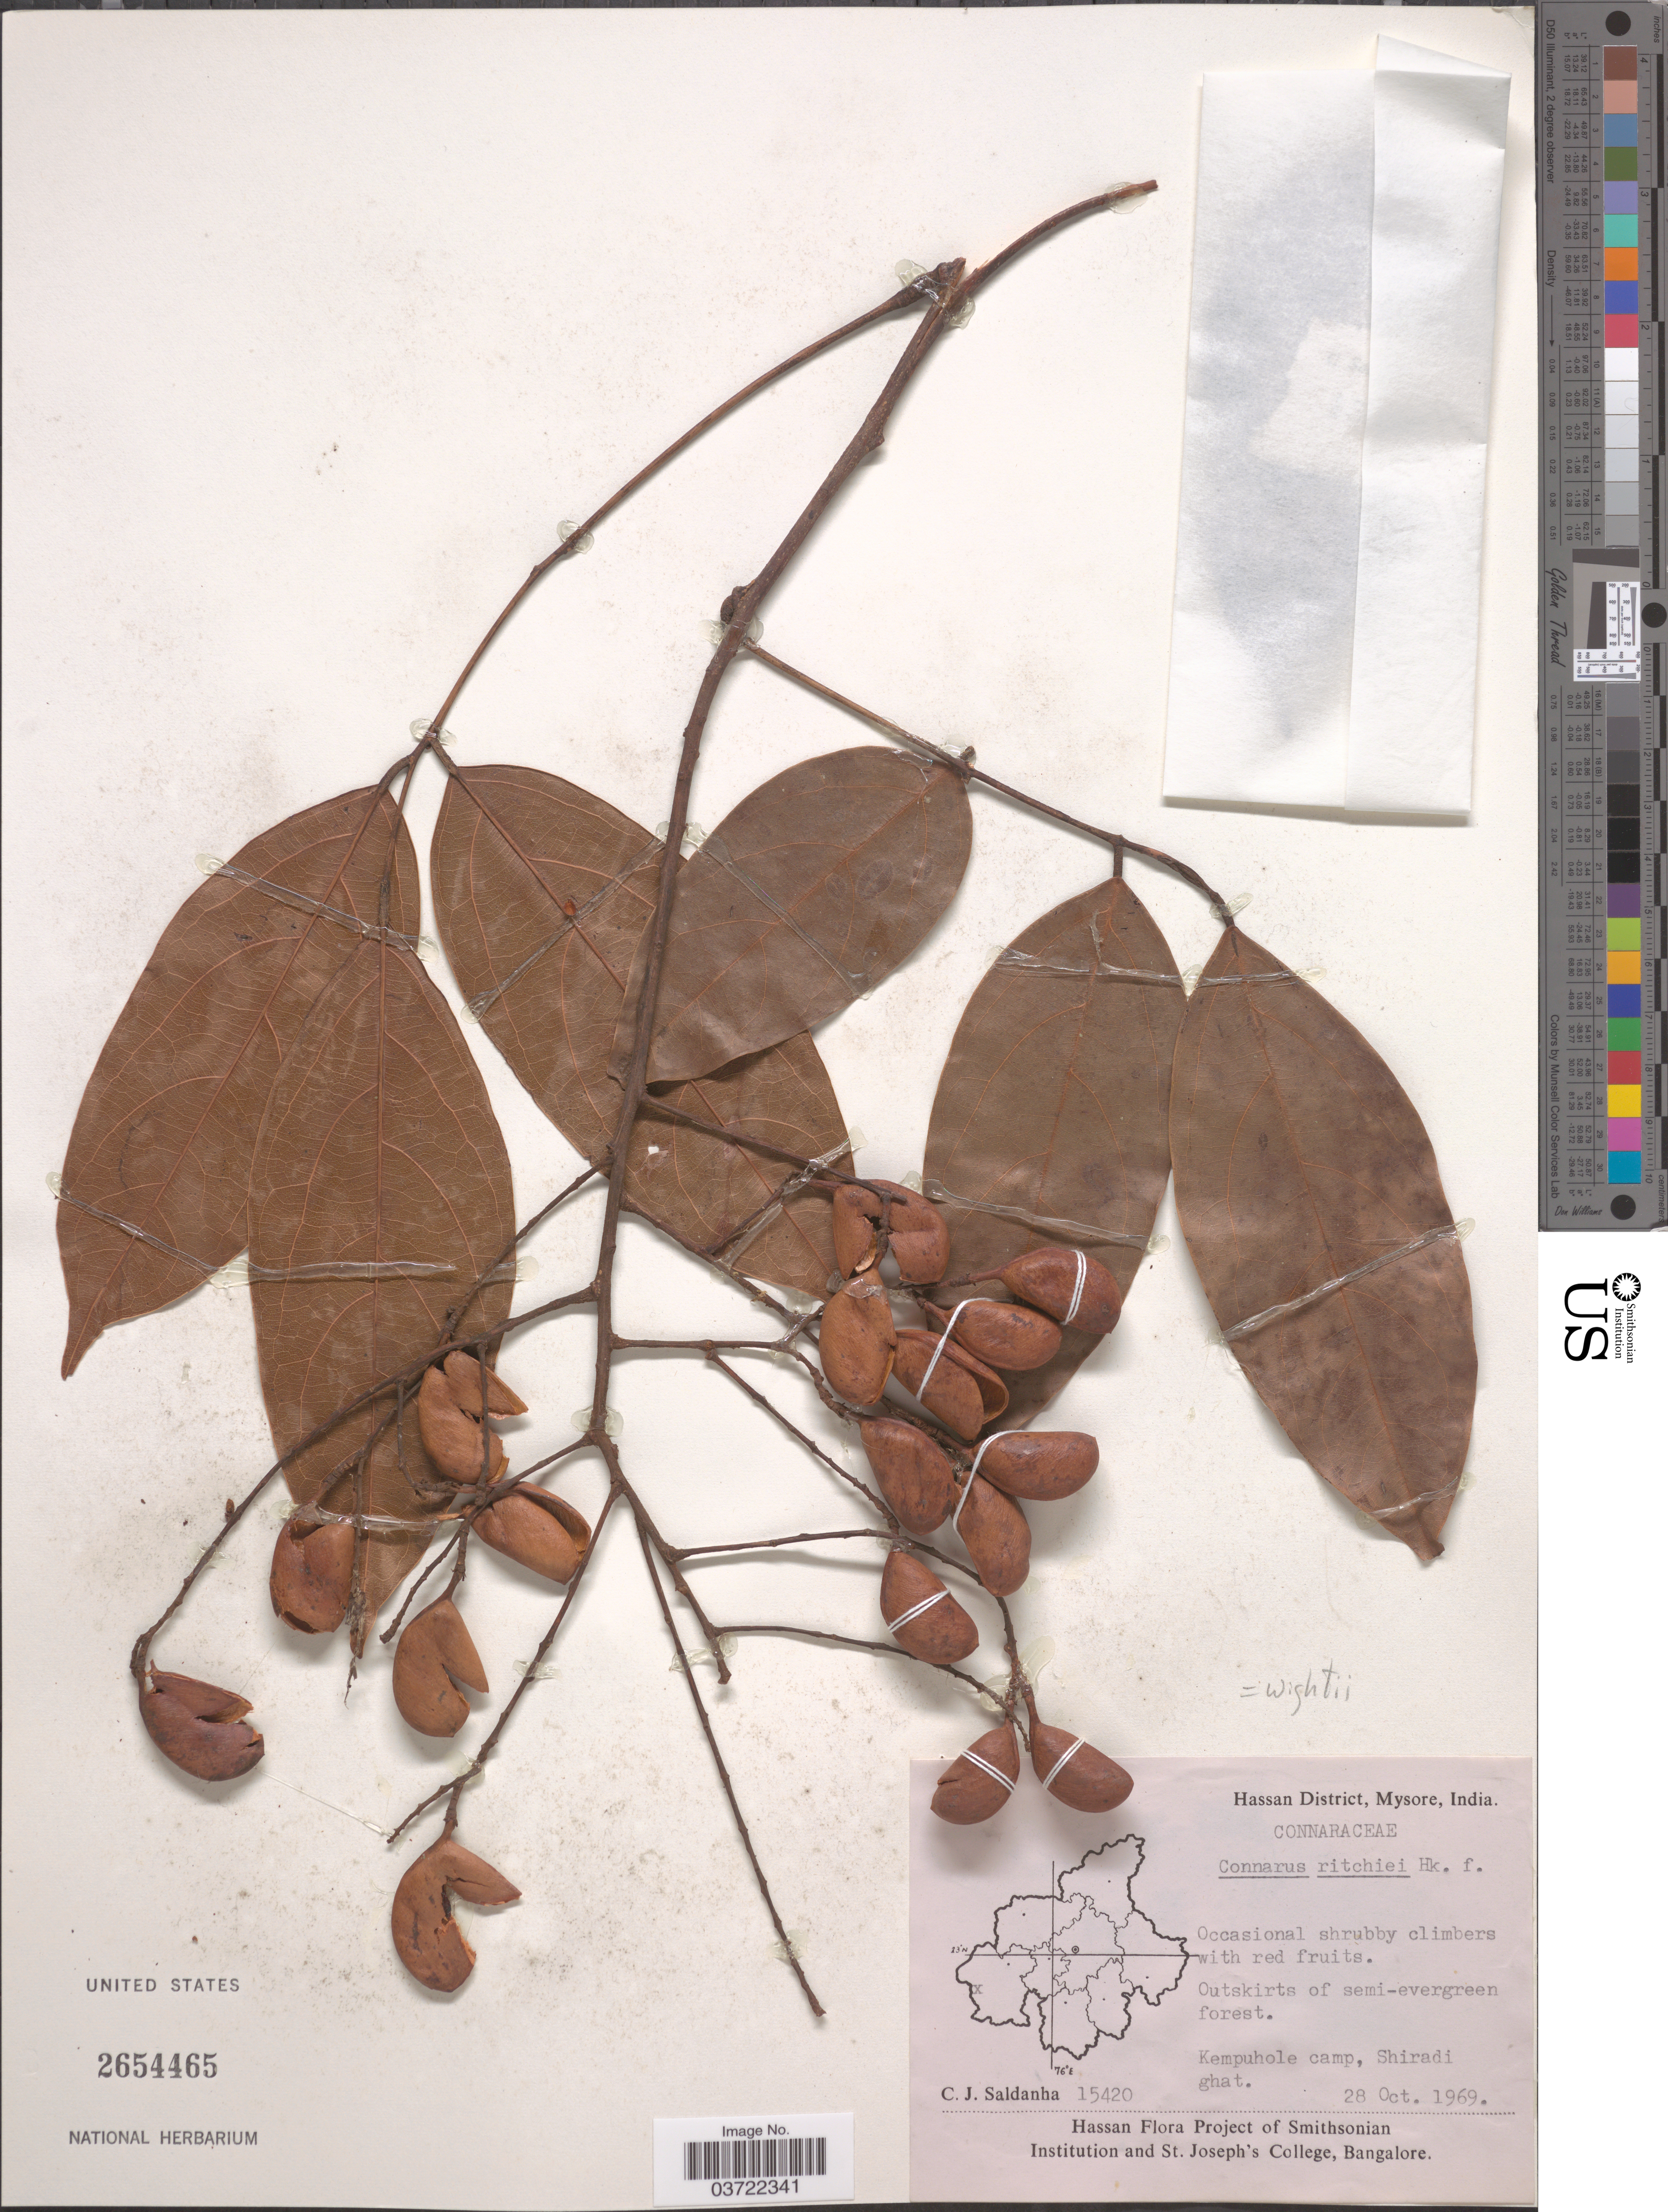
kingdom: Plantae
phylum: Tracheophyta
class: Magnoliopsida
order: Oxalidales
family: Connaraceae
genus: Connarus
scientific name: Connarus wightii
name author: Hook. f.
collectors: C. J. Saldanha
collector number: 15420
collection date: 1969-10-28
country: India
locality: Hasasn District, Mysore. Kempuhole camp, Shiradi ghat.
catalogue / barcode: US 2654465